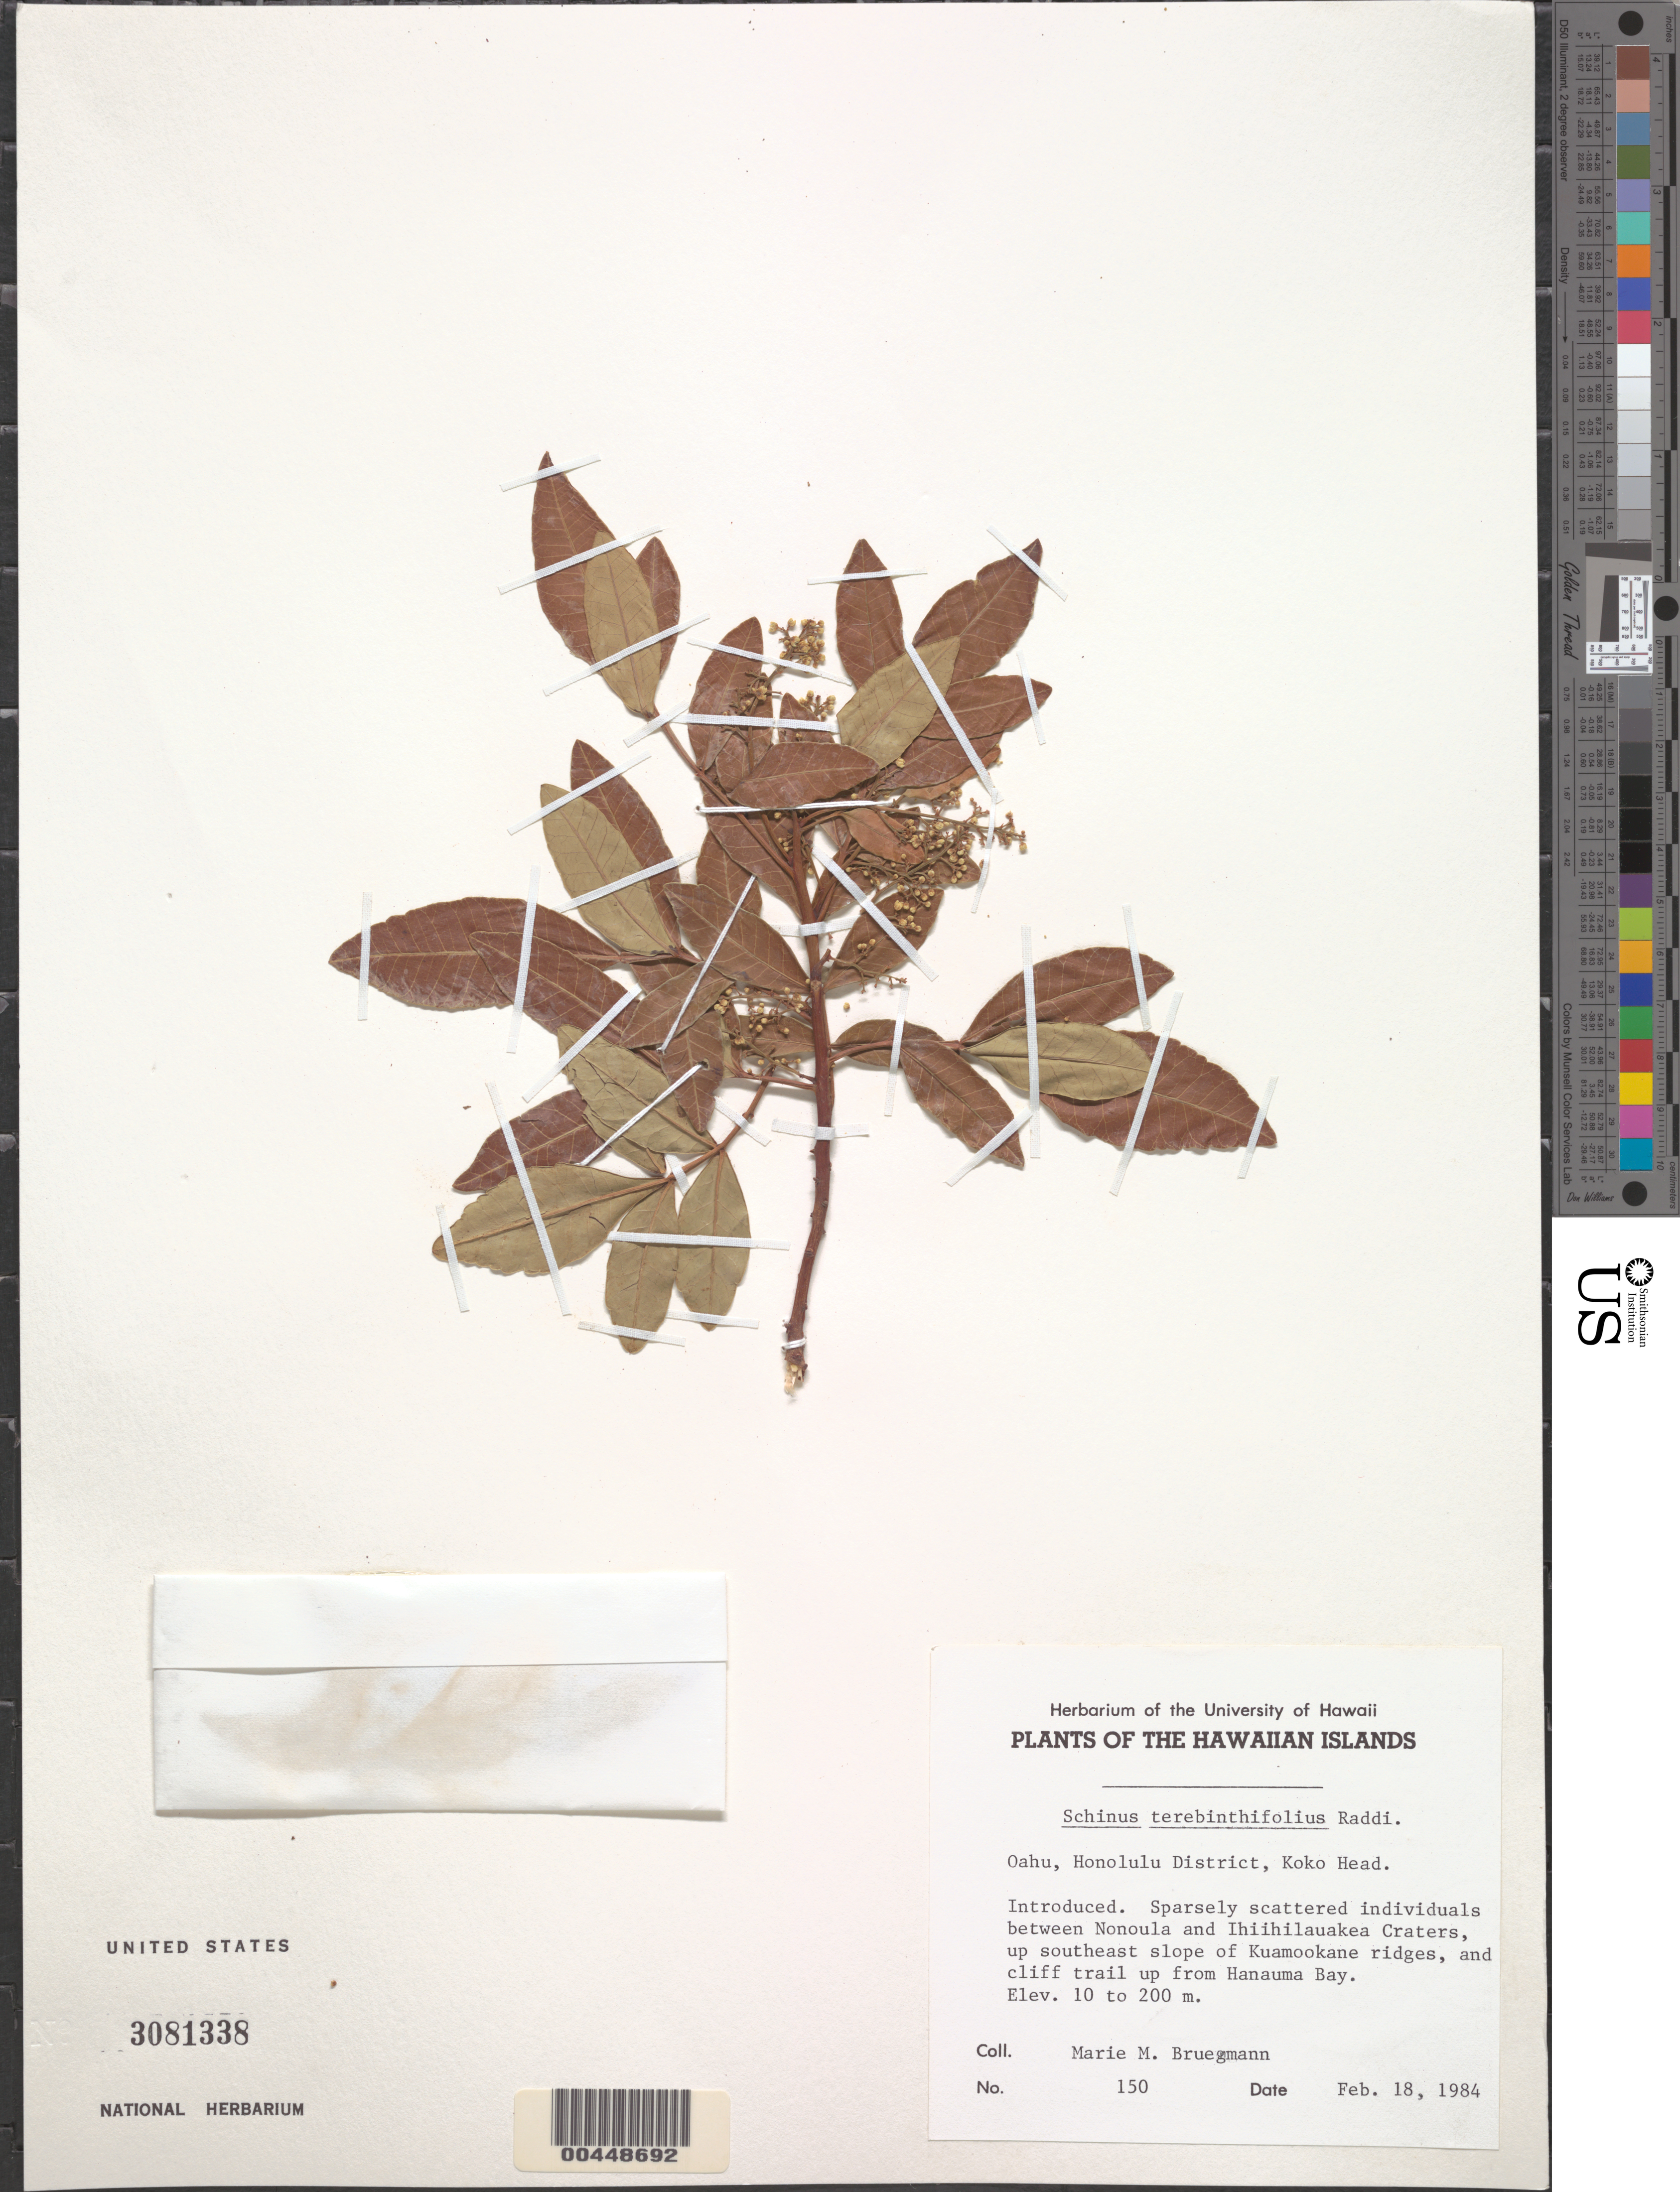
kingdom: Plantae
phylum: Tracheophyta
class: Magnoliopsida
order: Sapindales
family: Anacardiaceae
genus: Schinus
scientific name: Schinus terebinthifolia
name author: Raddi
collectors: M. Bruegmann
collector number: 150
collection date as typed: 18 Feb 1984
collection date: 1984-02-18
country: United States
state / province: Hawaii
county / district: Honolulu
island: Oahu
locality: Honolulu Dist, Koko Head, between Nonoula and Ihiihilauakea Crater, on SE slope of Kuamookane ridges, and cliff trail up from...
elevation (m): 10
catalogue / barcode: US 3081338